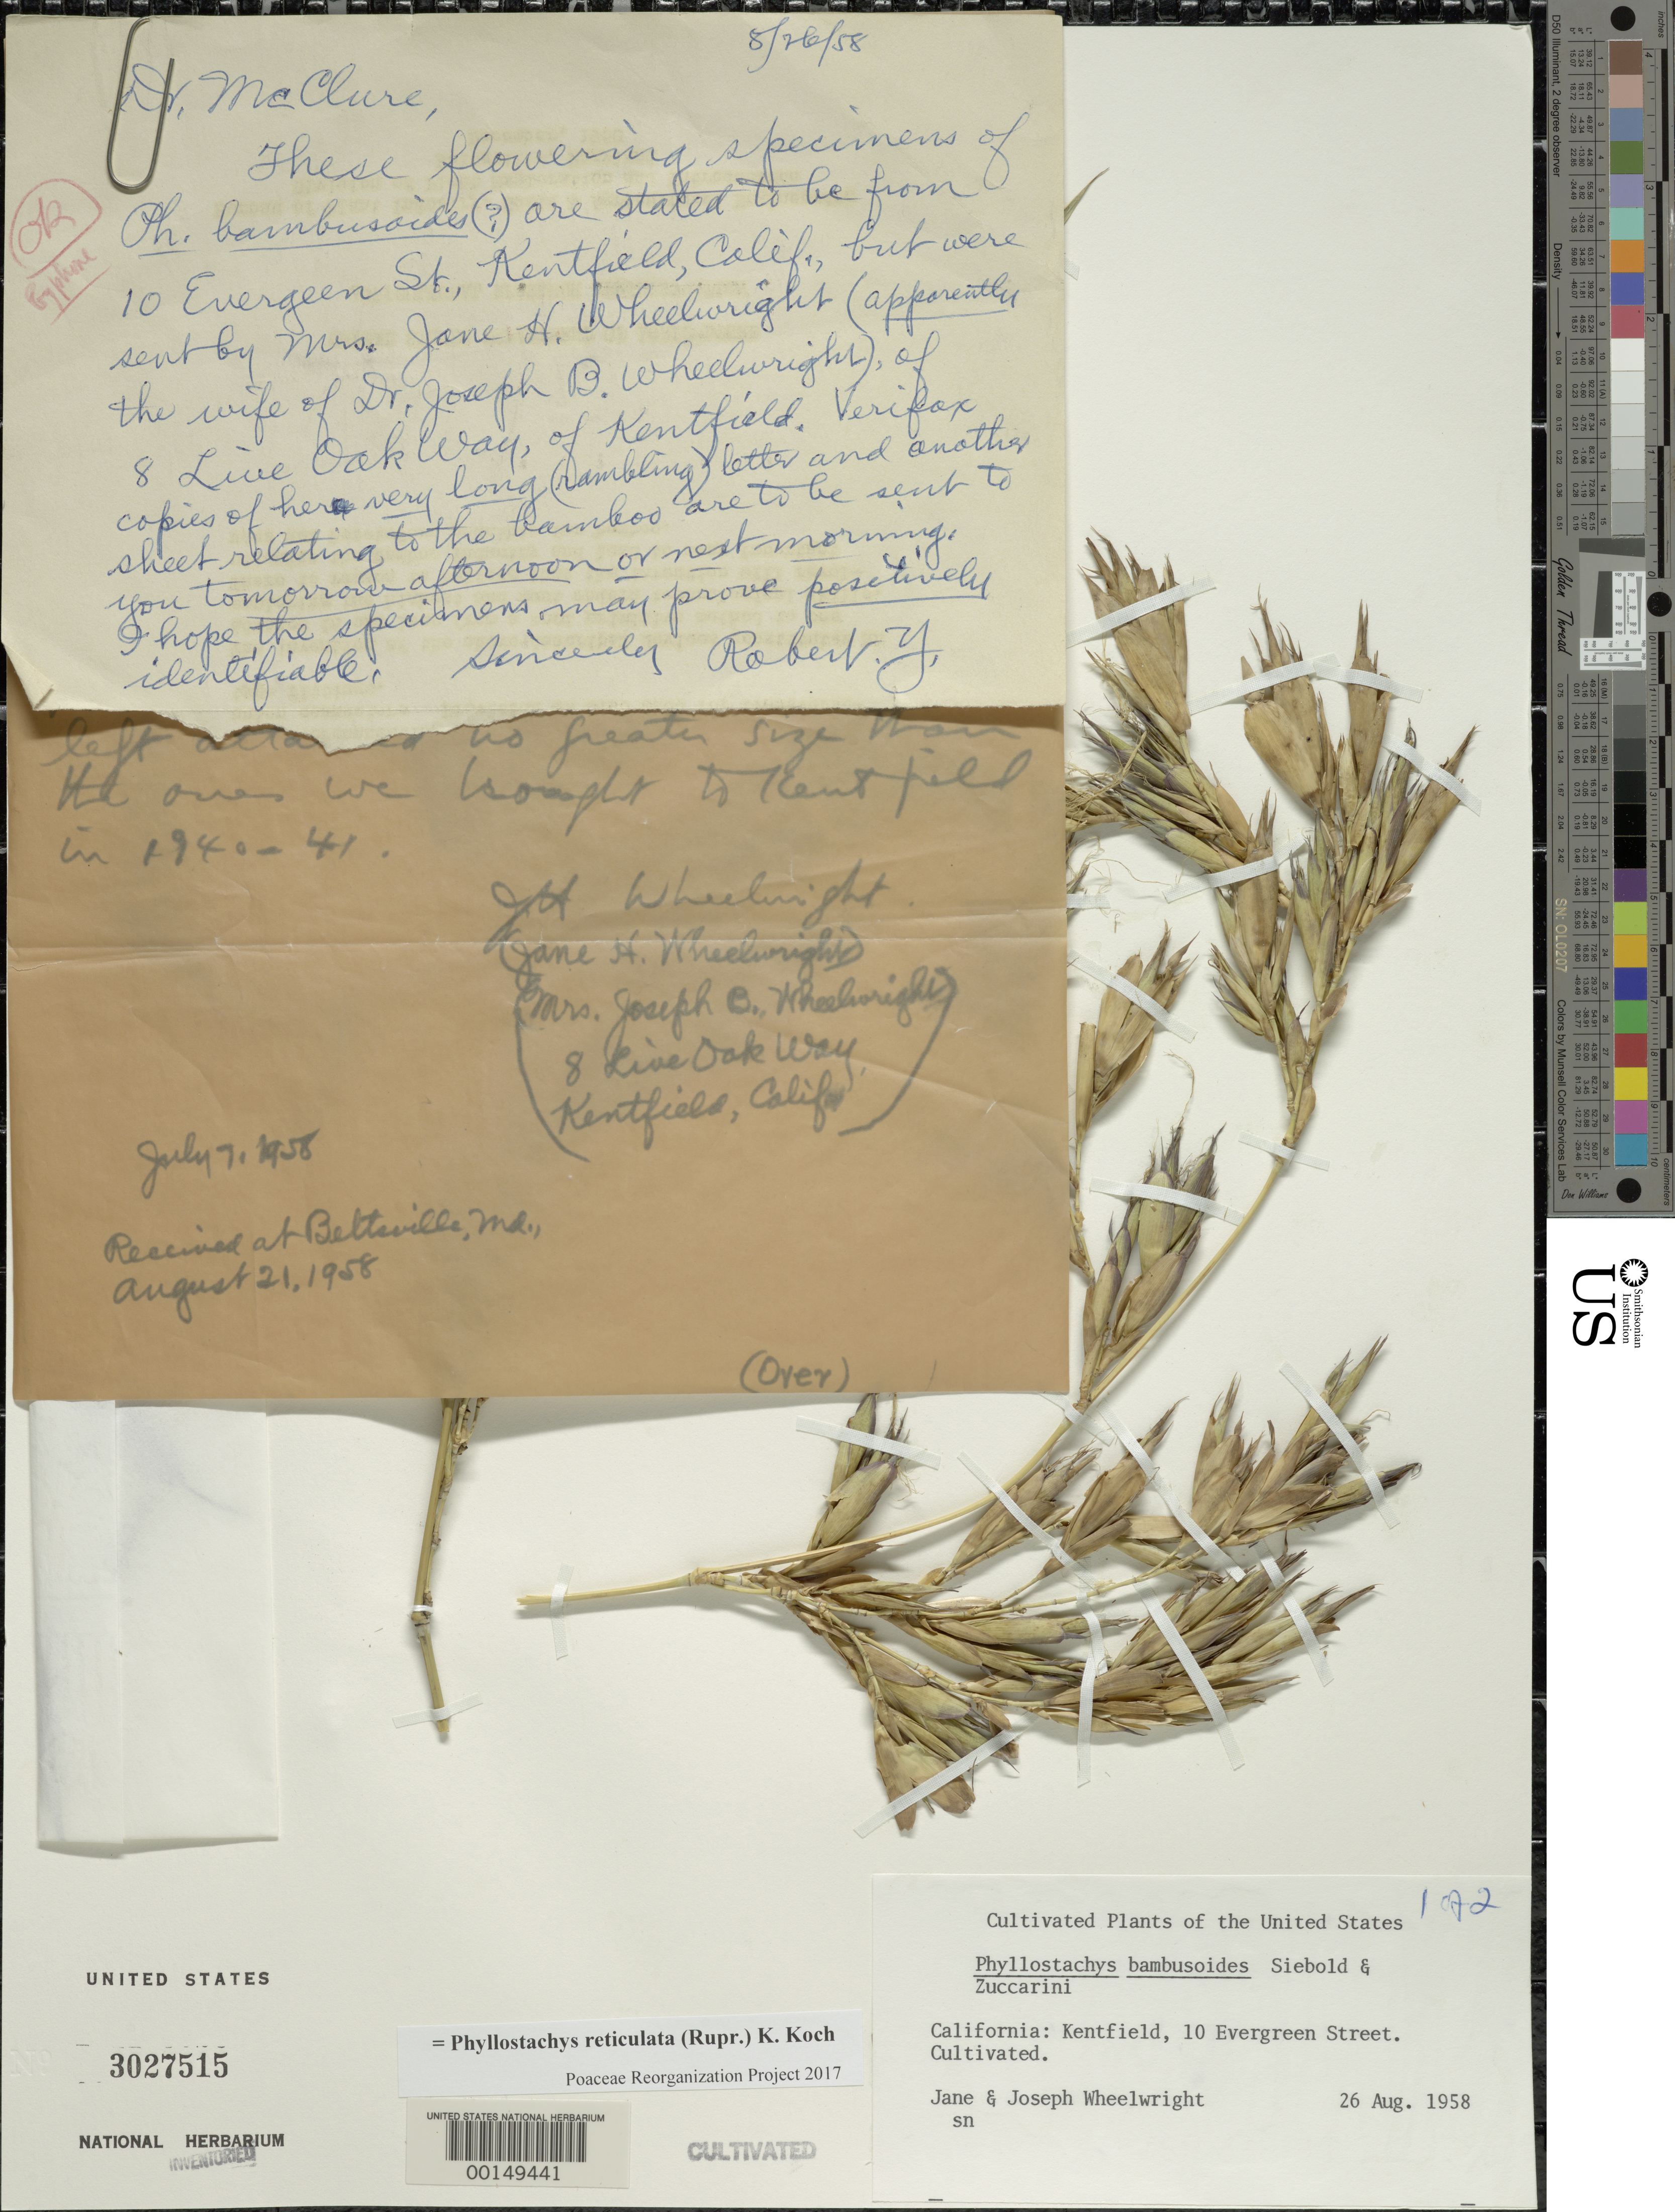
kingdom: Plantae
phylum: Tracheophyta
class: Liliopsida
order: Poales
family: Poaceae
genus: Phyllostachys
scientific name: Phyllostachys reticulata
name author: (Rupr.) K. Koch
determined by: Poaceae Reorganization Project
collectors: J. Wheelwright & J. Wheelwright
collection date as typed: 26 Aug 1958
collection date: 1958-08-26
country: United States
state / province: California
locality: Kentfield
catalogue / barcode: US 3027515